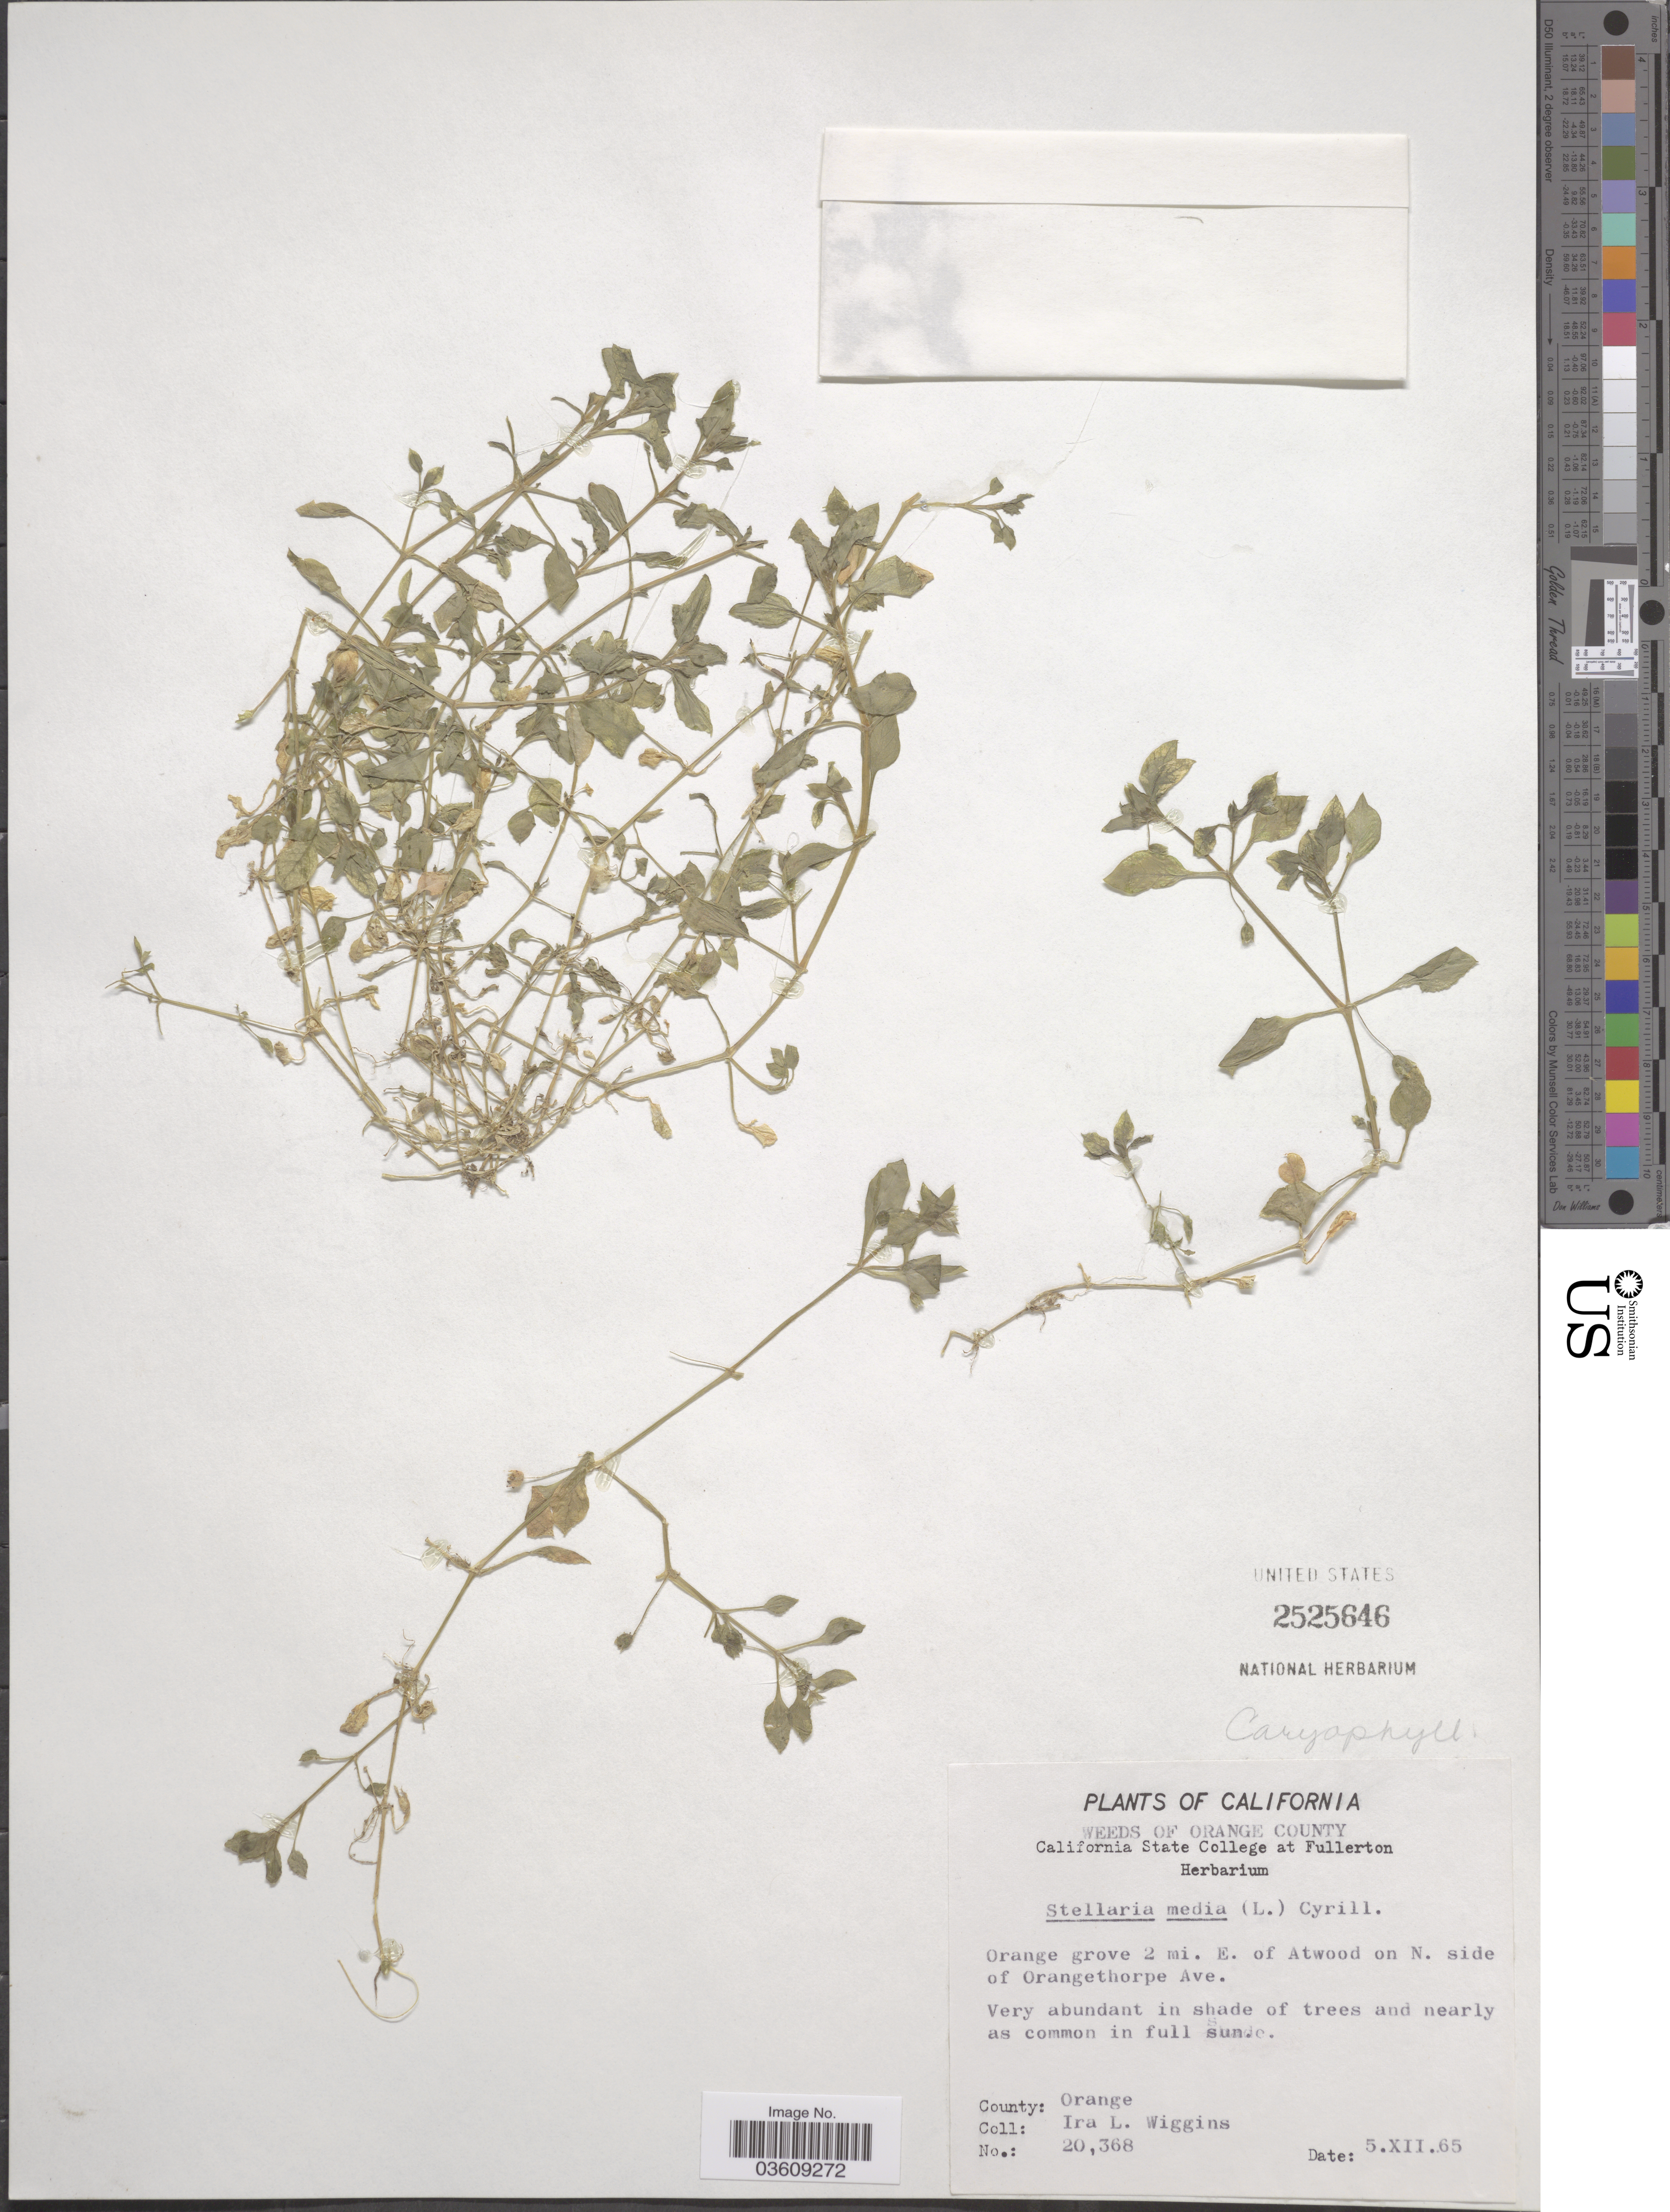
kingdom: Plantae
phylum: Tracheophyta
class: Magnoliopsida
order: Caryophyllales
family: Caryophyllaceae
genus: Stellaria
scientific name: Stellaria media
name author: (L.) Vill.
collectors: I. L. Wiggins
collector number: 20368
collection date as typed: Transcribed d/m/y: 5/12/65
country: United States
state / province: California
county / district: Orange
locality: Orange County. Orange grove 2 mi. E. of Atwood on N. side of Orangethorpe Ave.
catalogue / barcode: US 2525646